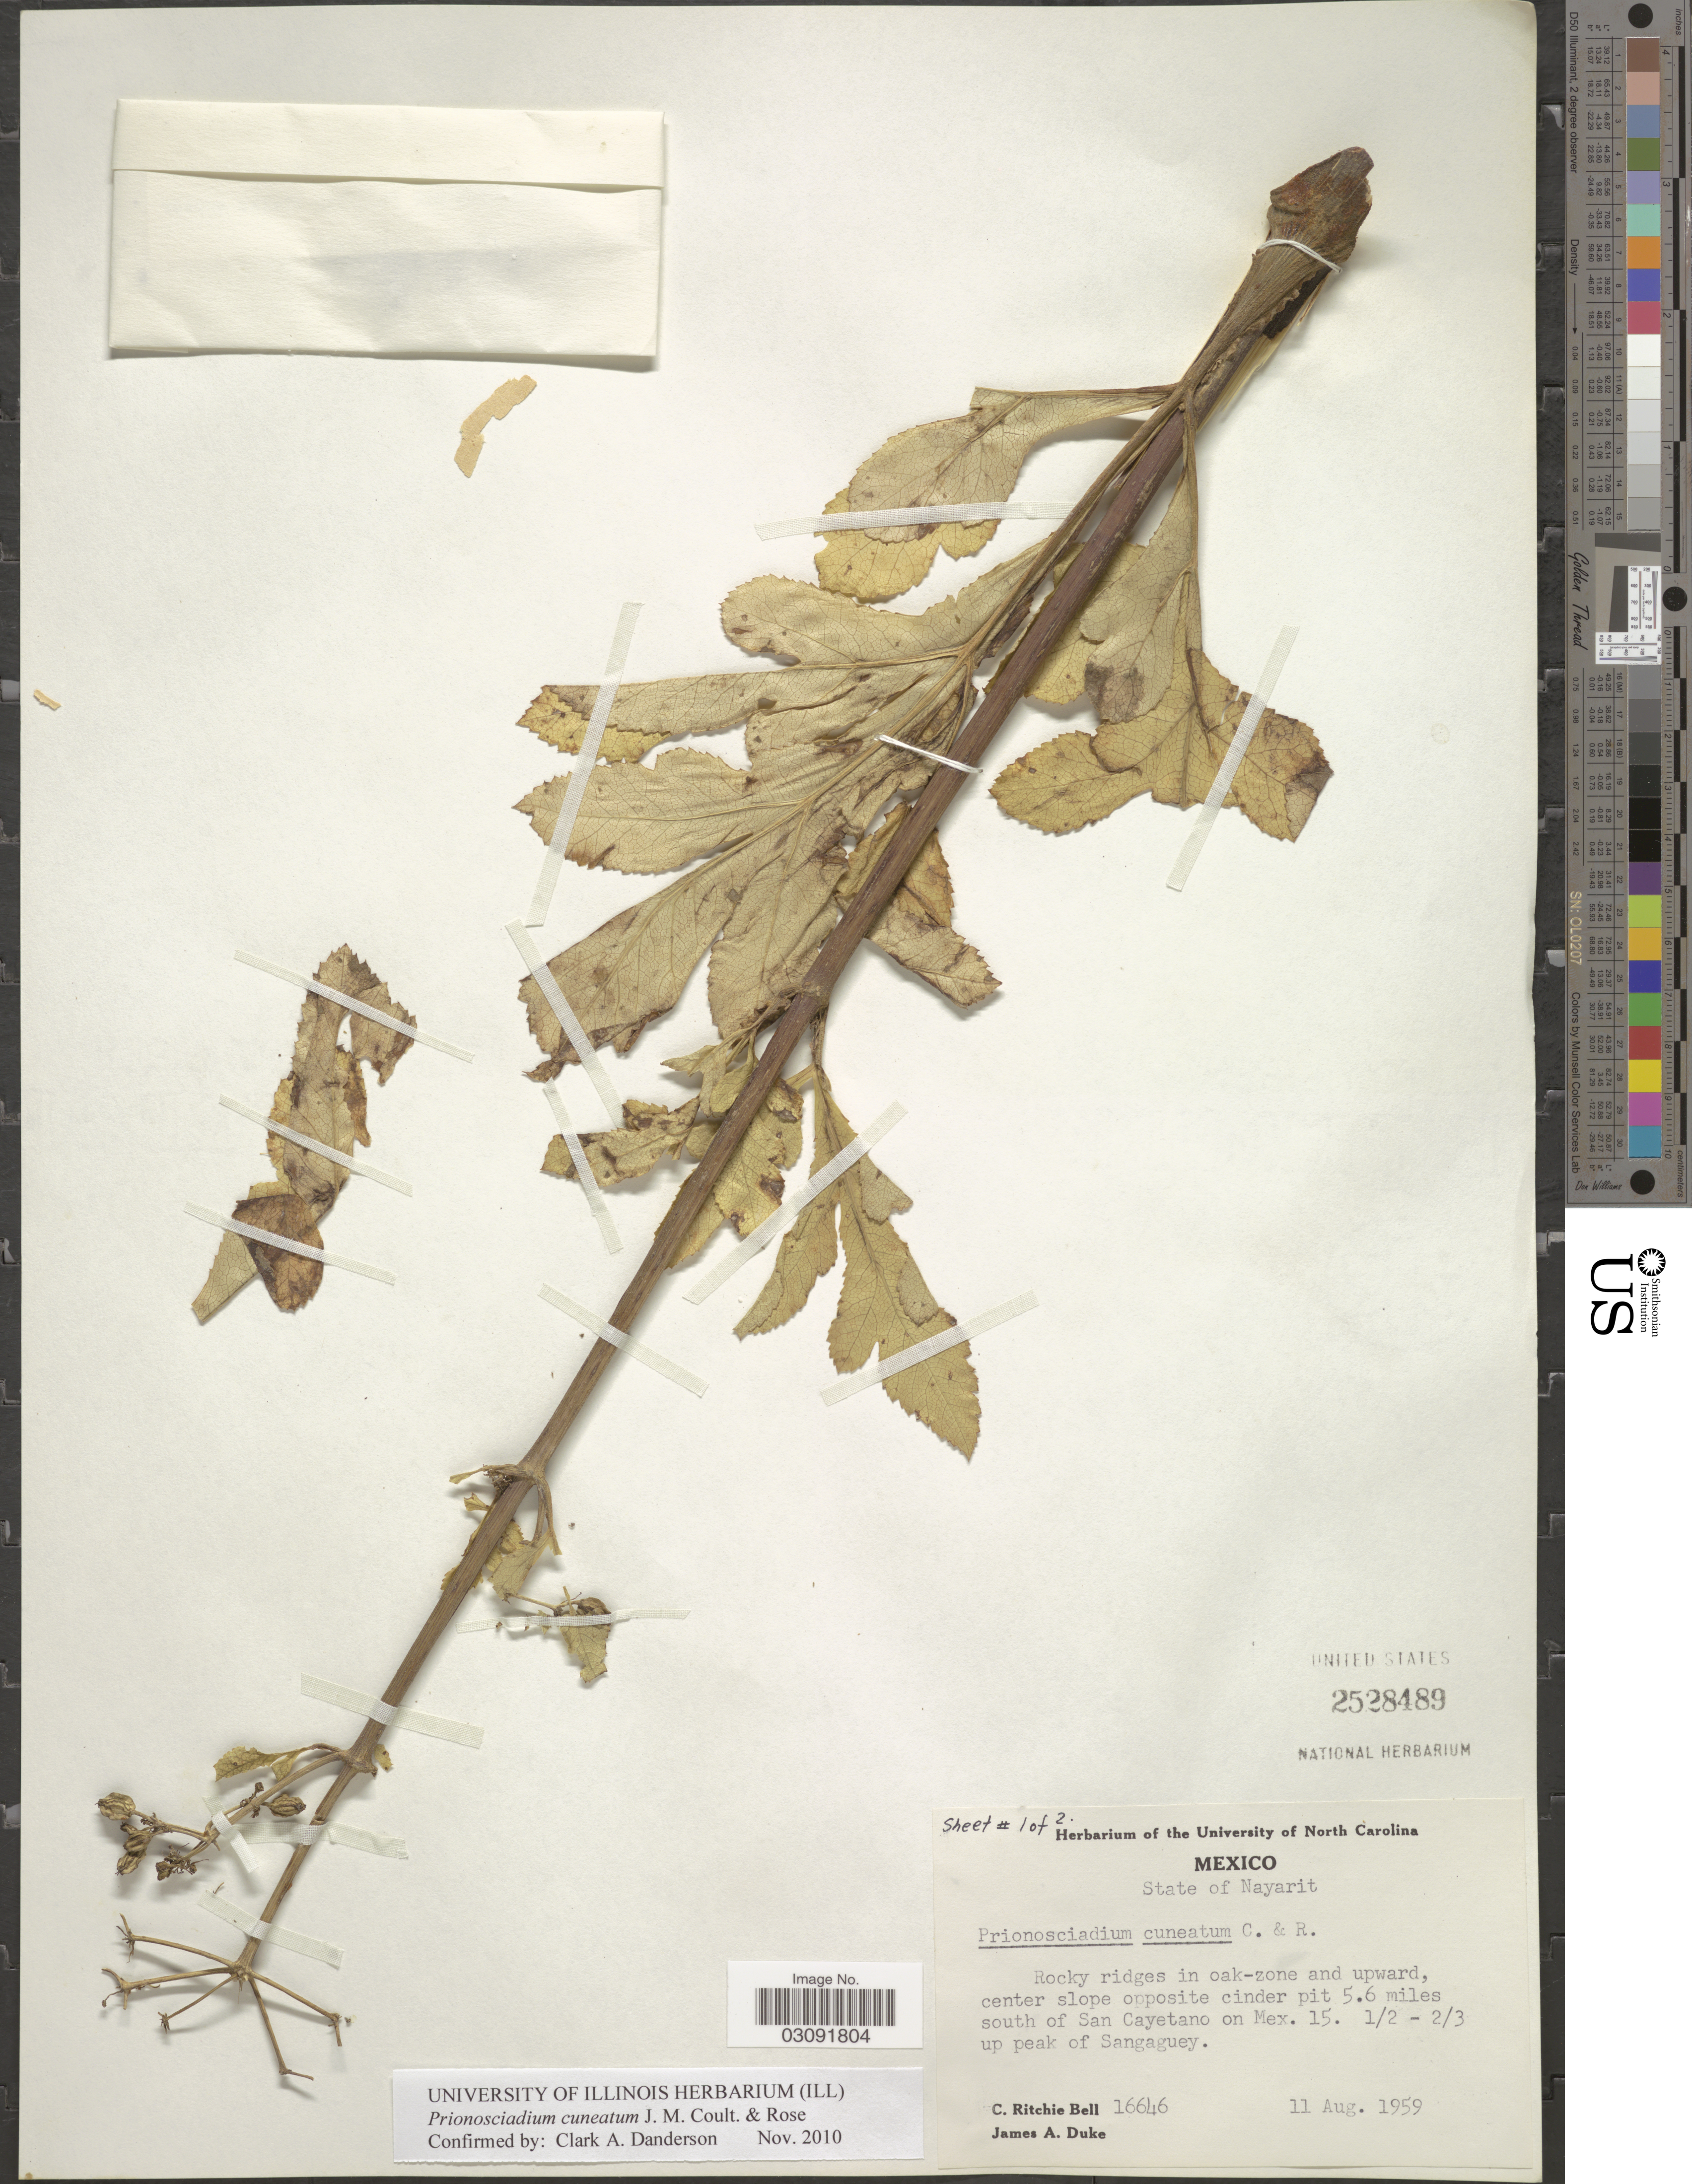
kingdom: Plantae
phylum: Tracheophyta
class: Magnoliopsida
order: Apiales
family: Apiaceae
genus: Prionosciadium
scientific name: Prionosciadium cuneatum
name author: J.M. Coult. & Rose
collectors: C. R. Bell & J. A. Duke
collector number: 16646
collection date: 1959-08-11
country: Mexico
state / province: Nayarit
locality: Rocky ridges in oak-zone and upward, center slope opposite cinder pit 5.6 miles south of Cayetano on Mex. 15, ½ -2/3 up peak of Sanaguey.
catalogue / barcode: US 2528489